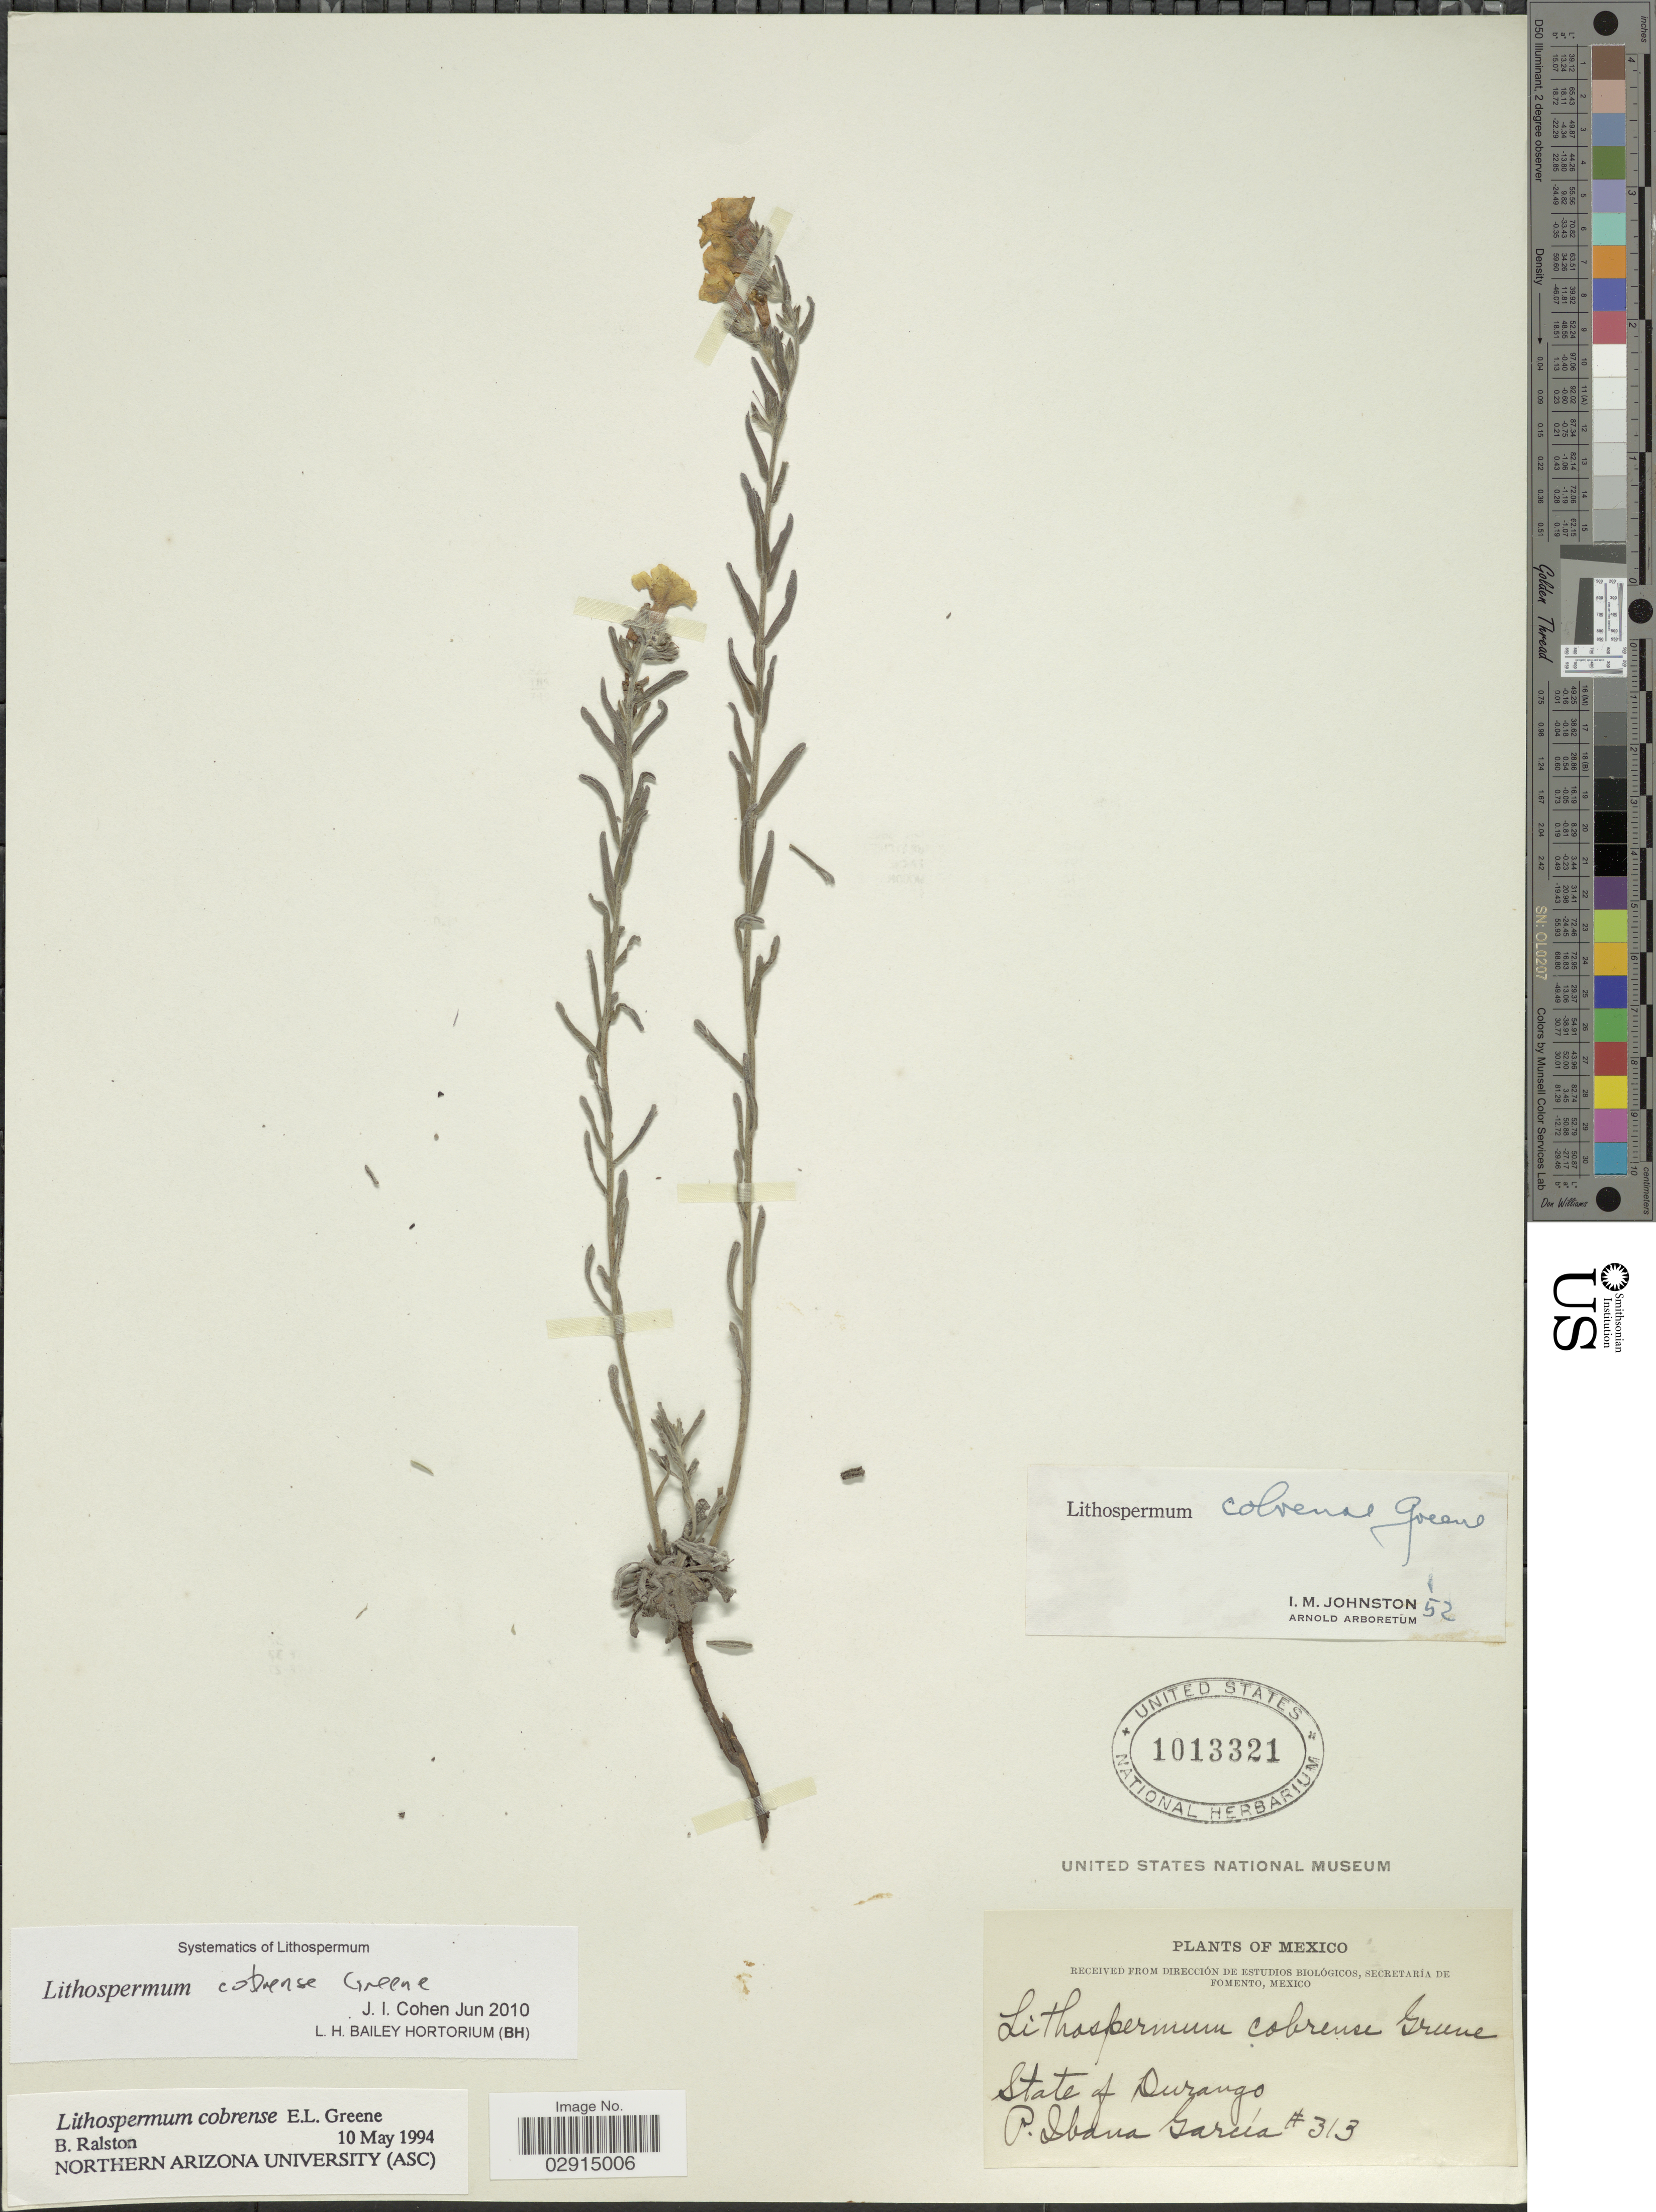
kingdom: Plantae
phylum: Tracheophyta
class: Magnoliopsida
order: Boraginales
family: Boraginaceae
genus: Lithospermum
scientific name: Lithospermum cobrense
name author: Greene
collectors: P. I. Garcia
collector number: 313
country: Mexico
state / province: Durango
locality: State of Durango. Mexico.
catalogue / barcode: US 1013321